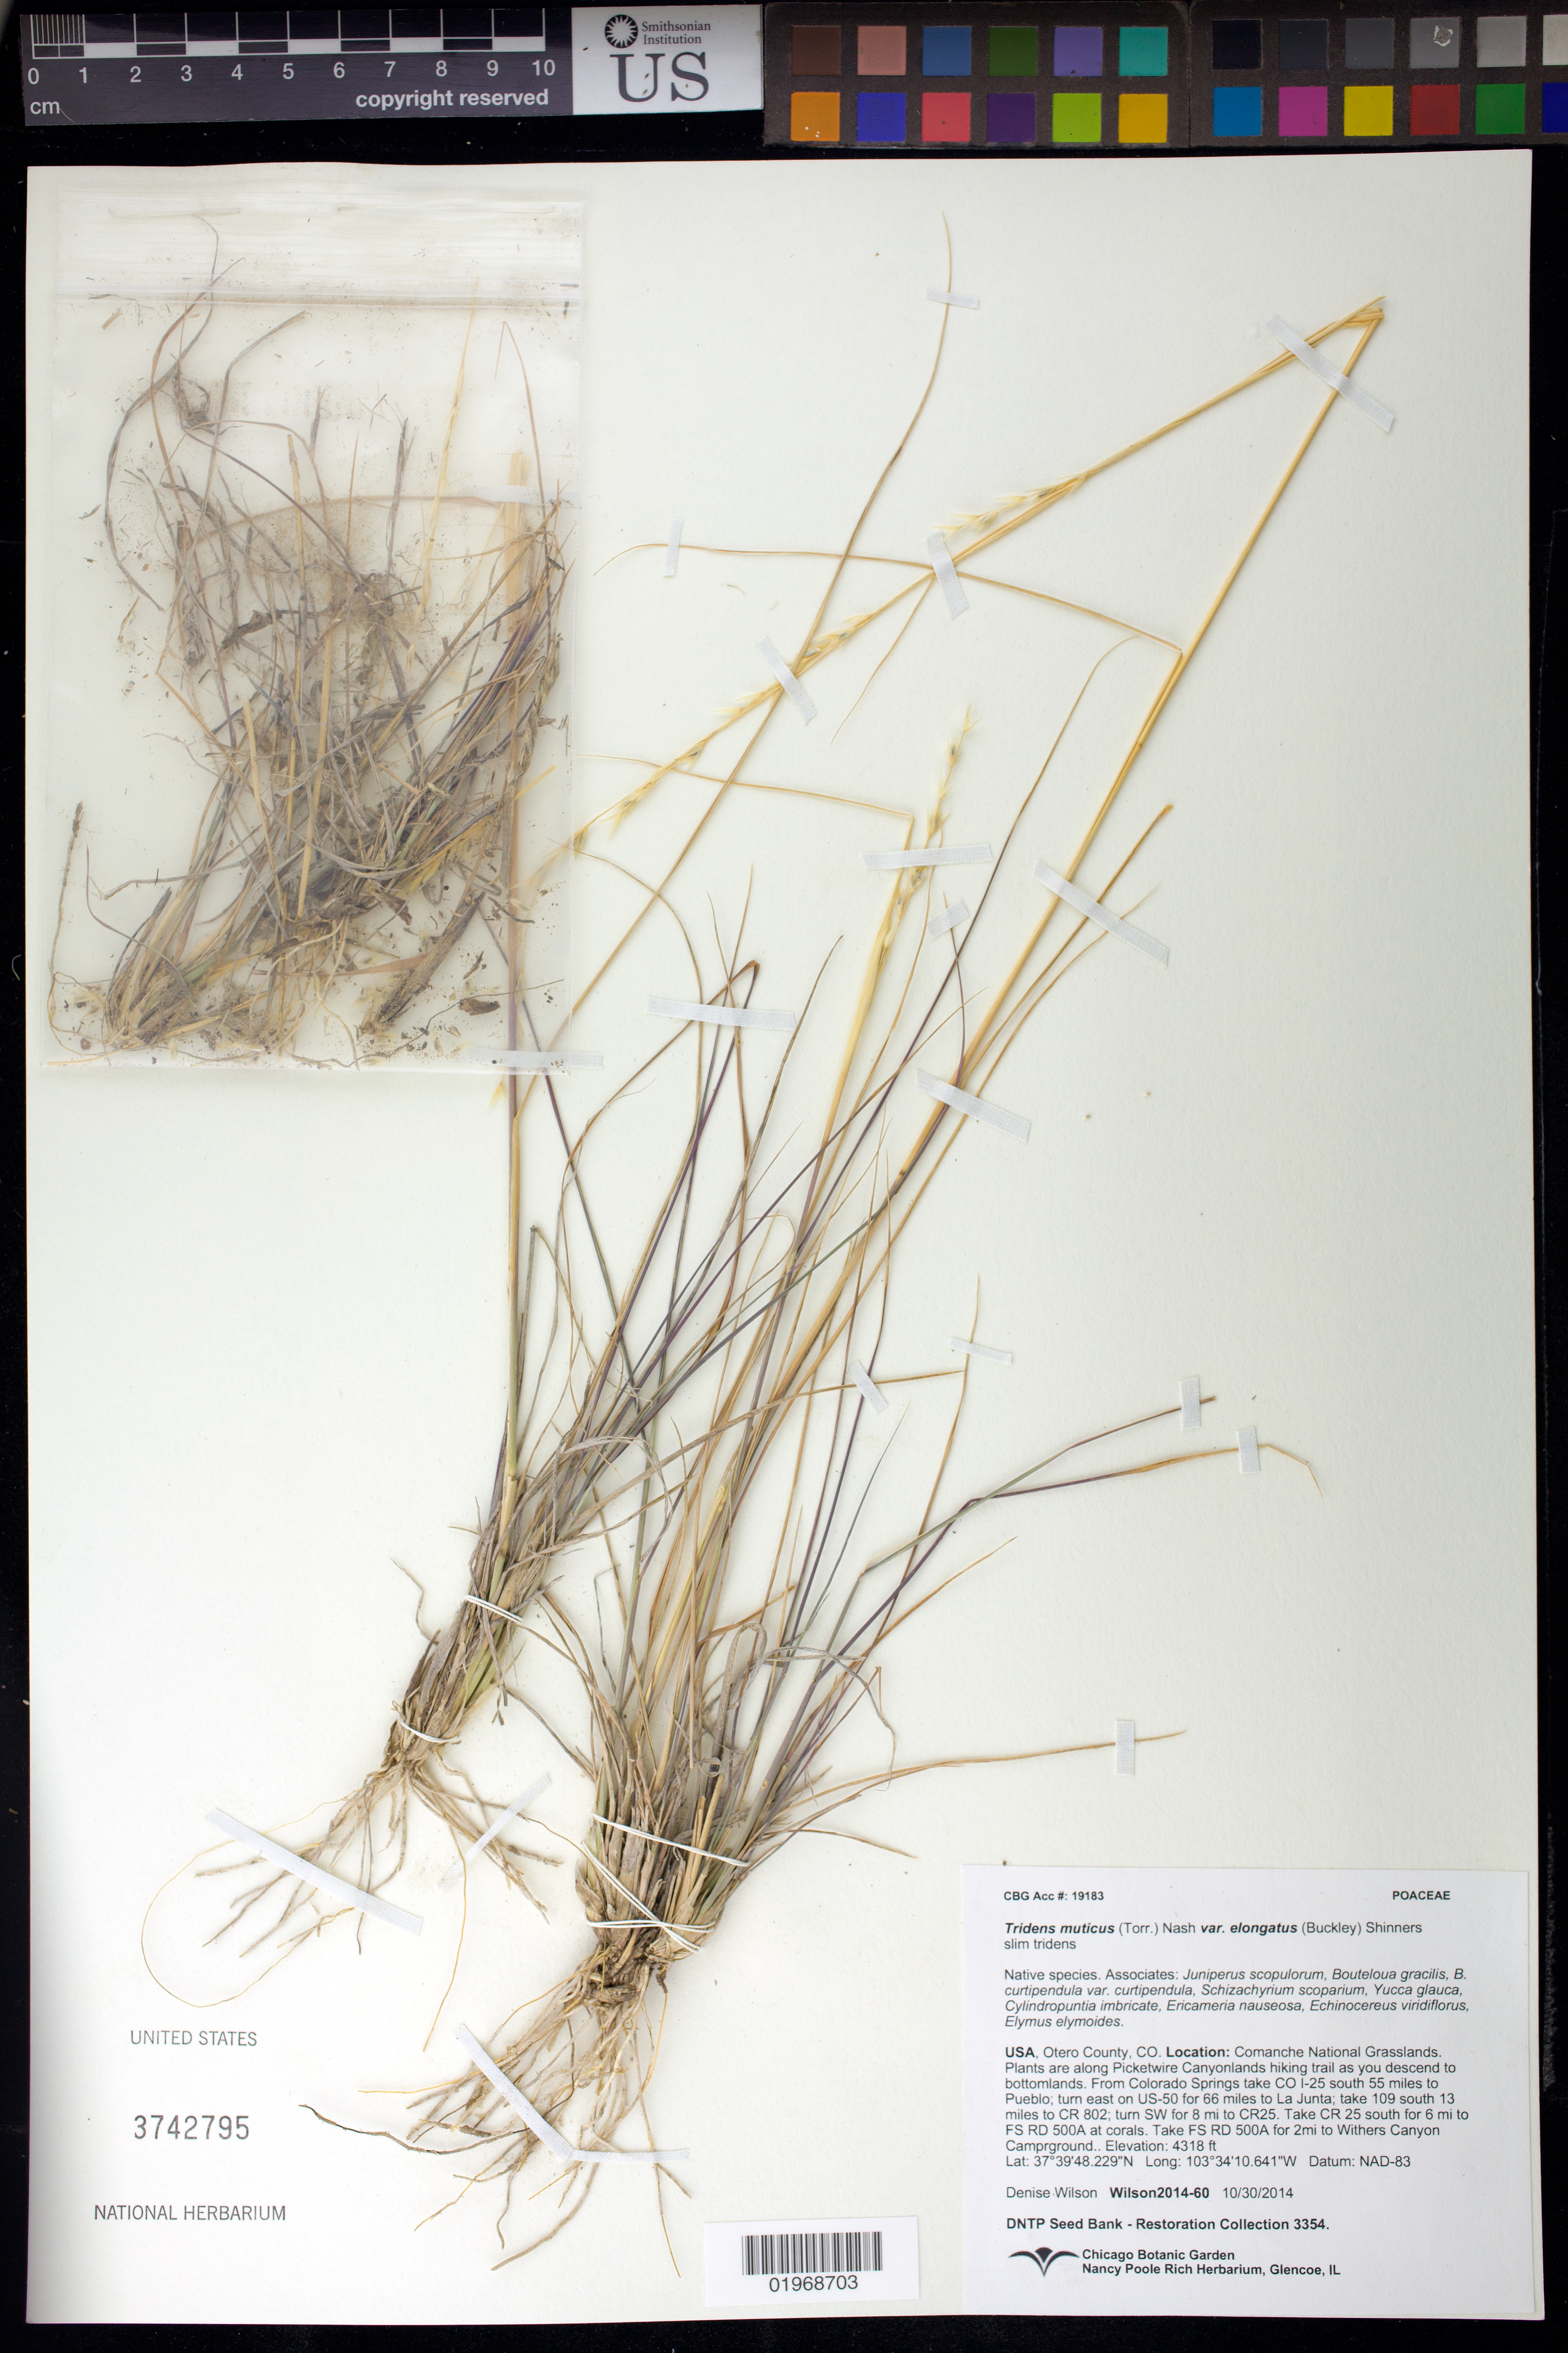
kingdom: Plantae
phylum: Tracheophyta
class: Liliopsida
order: Poales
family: Poaceae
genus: Tridens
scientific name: Tridens muticus var. elongatus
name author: (Torr.) Nash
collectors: D. Wilson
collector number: Wilson2014-60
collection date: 2014-10-30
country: United States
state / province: Colorado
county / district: Otero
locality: Comanche National Grasslands, FS RD 500A for 2 mi. to Withers Canyon Campground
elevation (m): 1316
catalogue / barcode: US 3742795